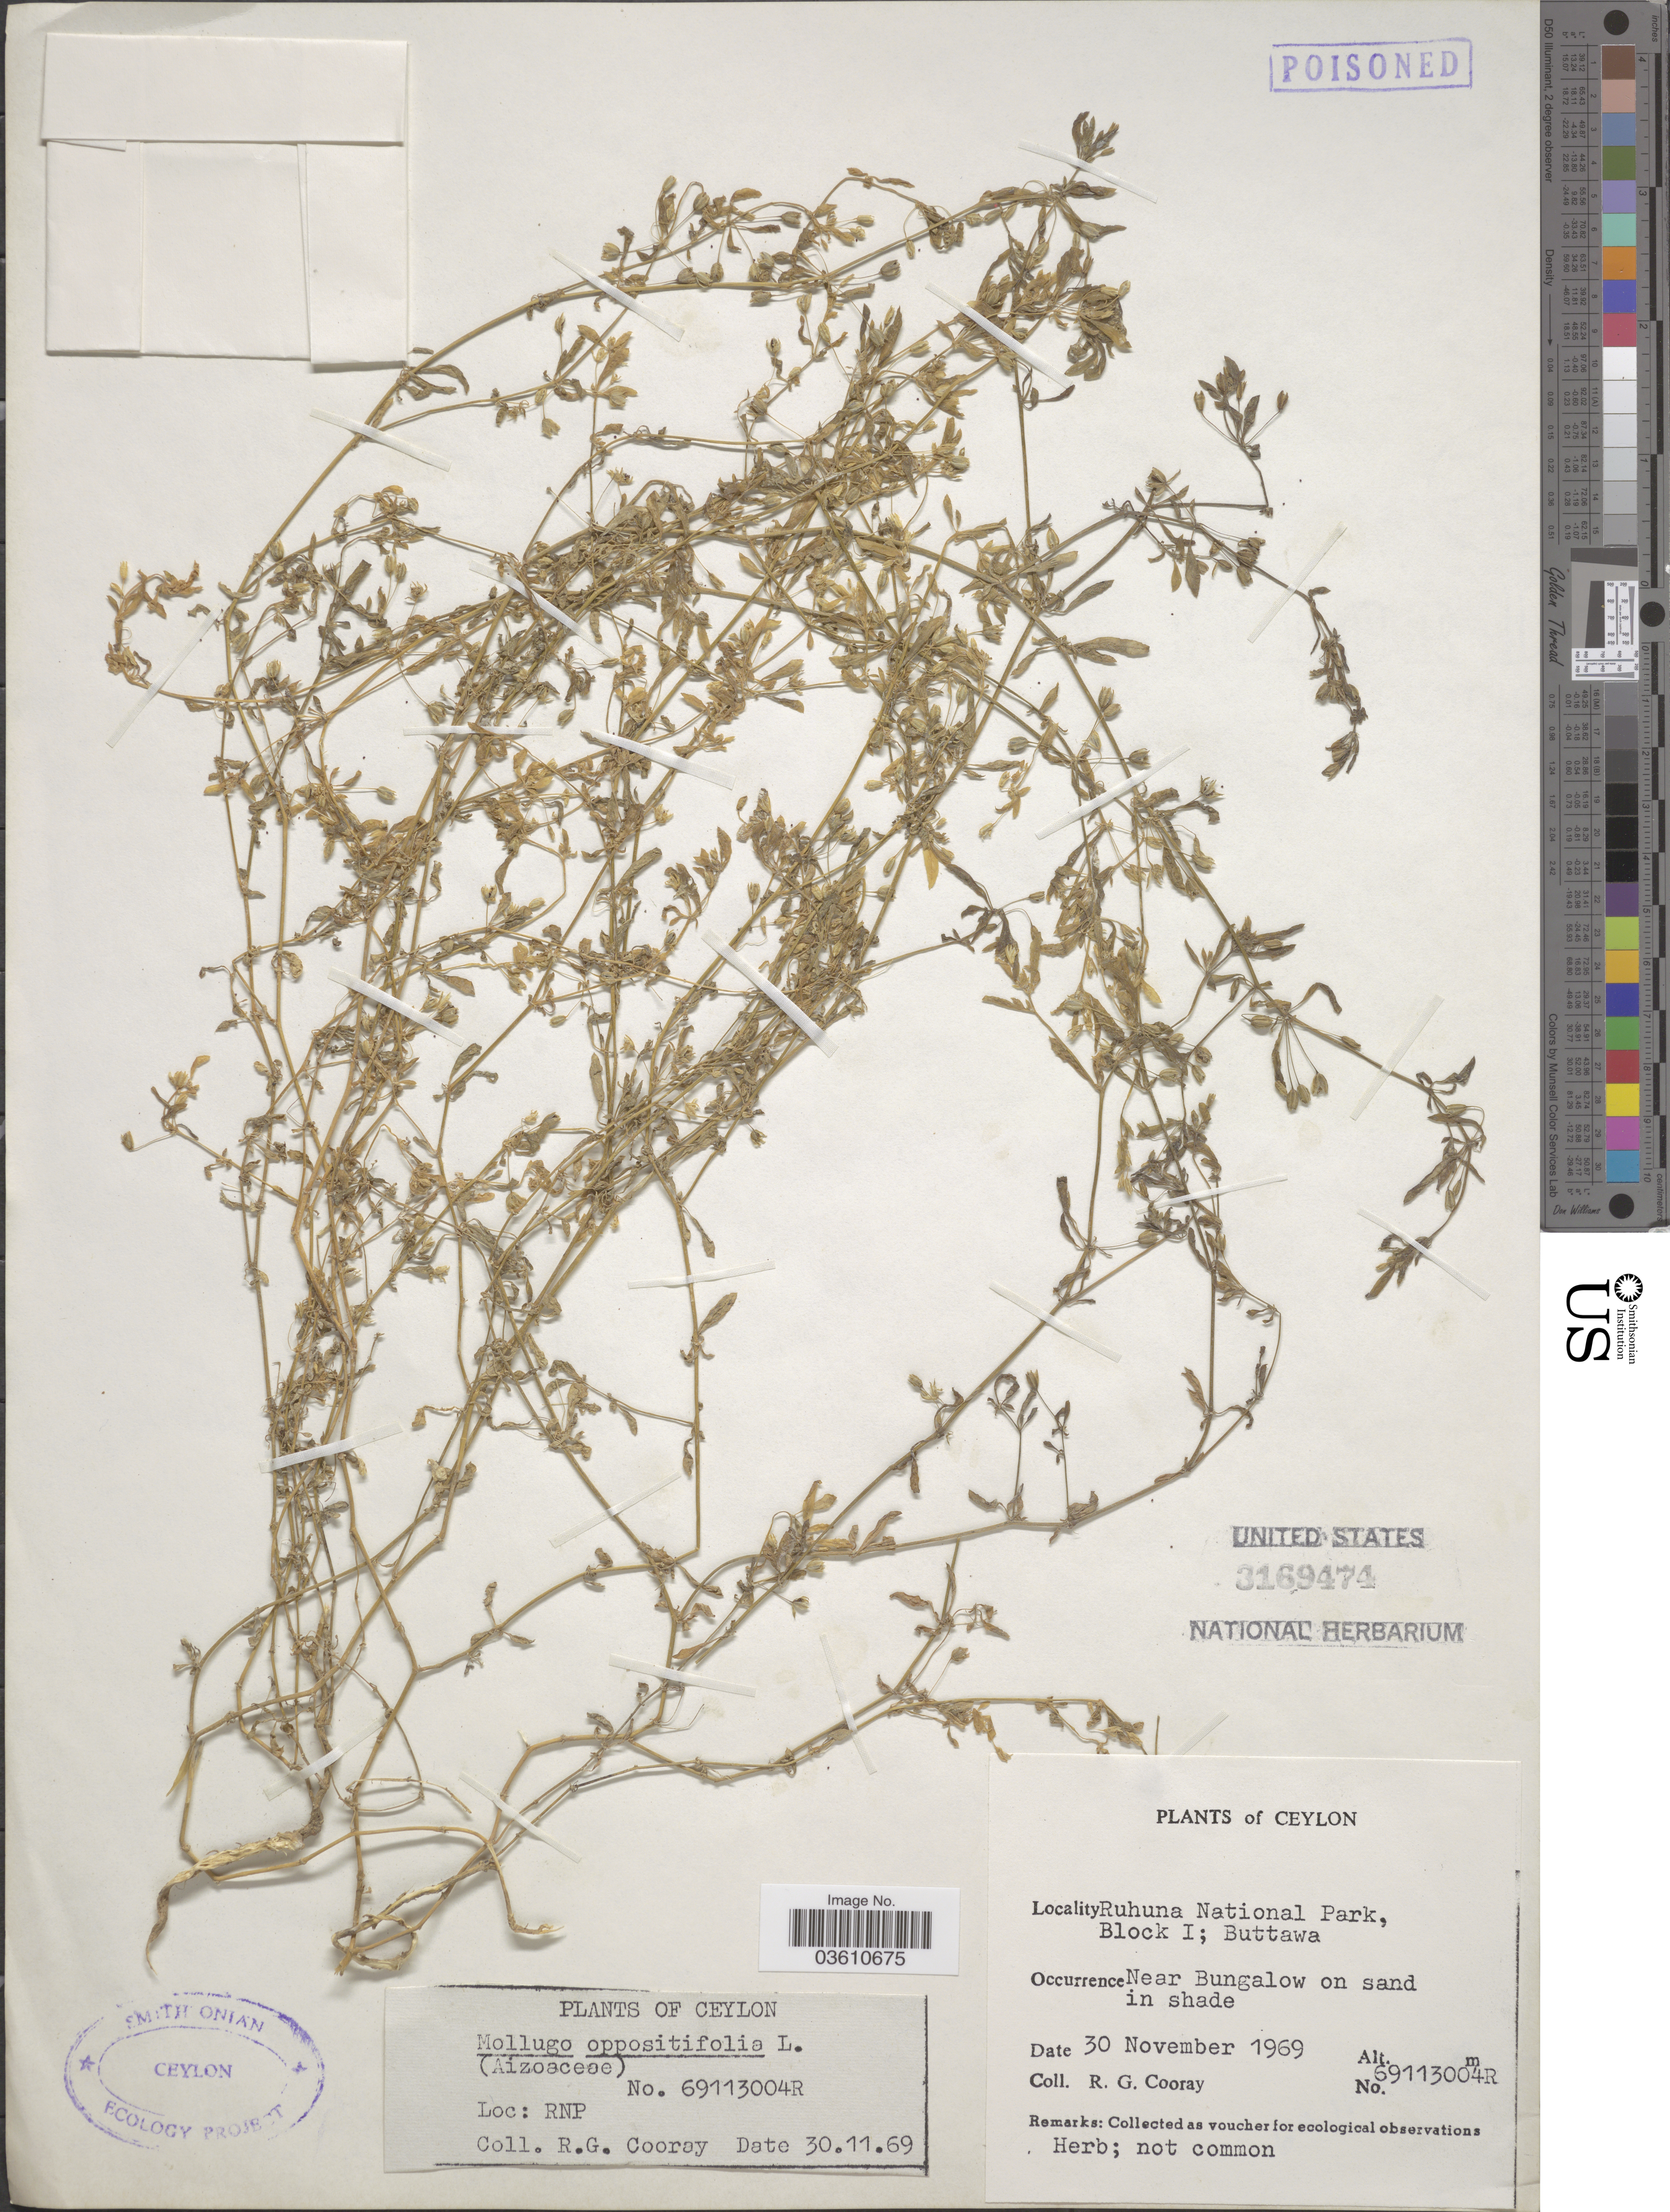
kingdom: Plantae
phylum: Tracheophyta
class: Magnoliopsida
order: Caryophyllales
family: Molluginaceae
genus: Glinus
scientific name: Glinus oppositifolius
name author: (L.) Aug. DC.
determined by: Strong, Mark T., (BOT), Smithsonian Institution - National Museum of Natural History (UNITED STATES)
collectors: R. Cooray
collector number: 69113004R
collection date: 1969-11-30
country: Sri Lanka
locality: Ceylon. Ruhuna National Park, Block I; Buttawa.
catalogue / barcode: US 3169474